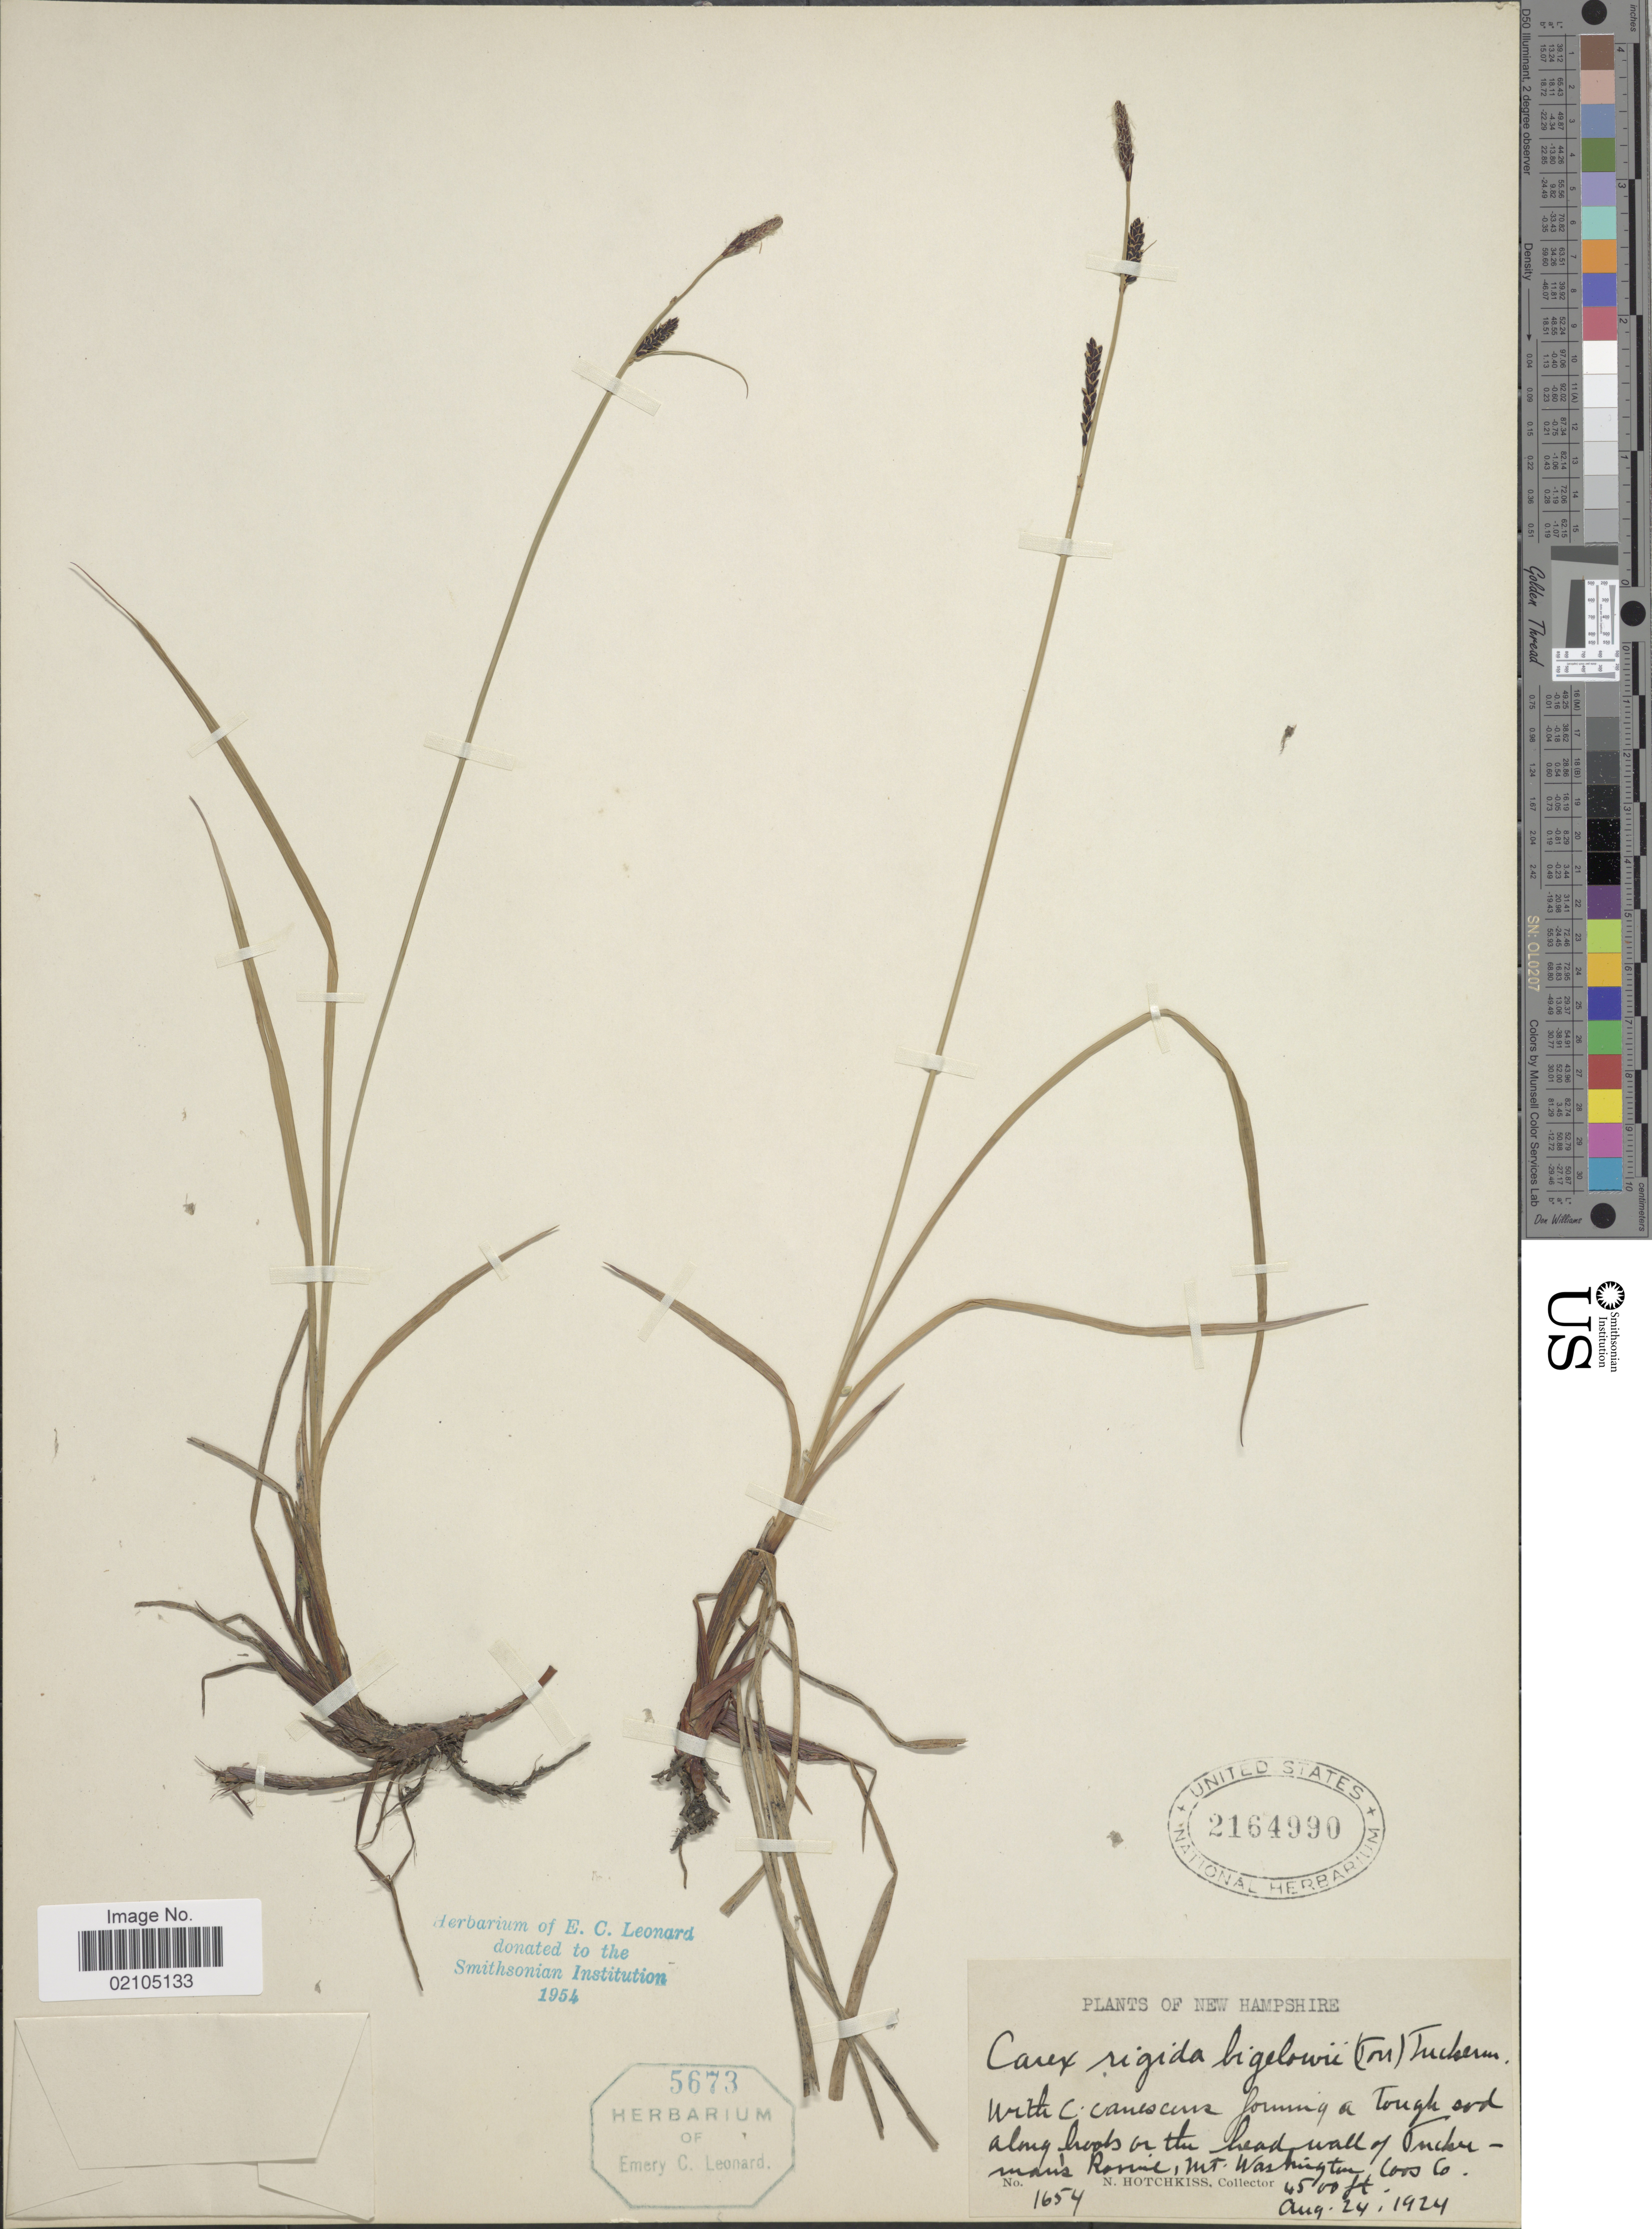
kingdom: Plantae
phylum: Tracheophyta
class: Liliopsida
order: Poales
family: Cyperaceae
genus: Carex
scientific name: Carex bigelowii subsp. bigelowii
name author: Torr. ex Schwein.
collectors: N. Hotchkiss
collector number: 1654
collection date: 1924-08-24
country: United States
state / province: New Hampshire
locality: Along brooks on the headwall of Tuckerman's Ravine, Mt. Washington, Coos Co.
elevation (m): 1372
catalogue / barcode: US 2164990